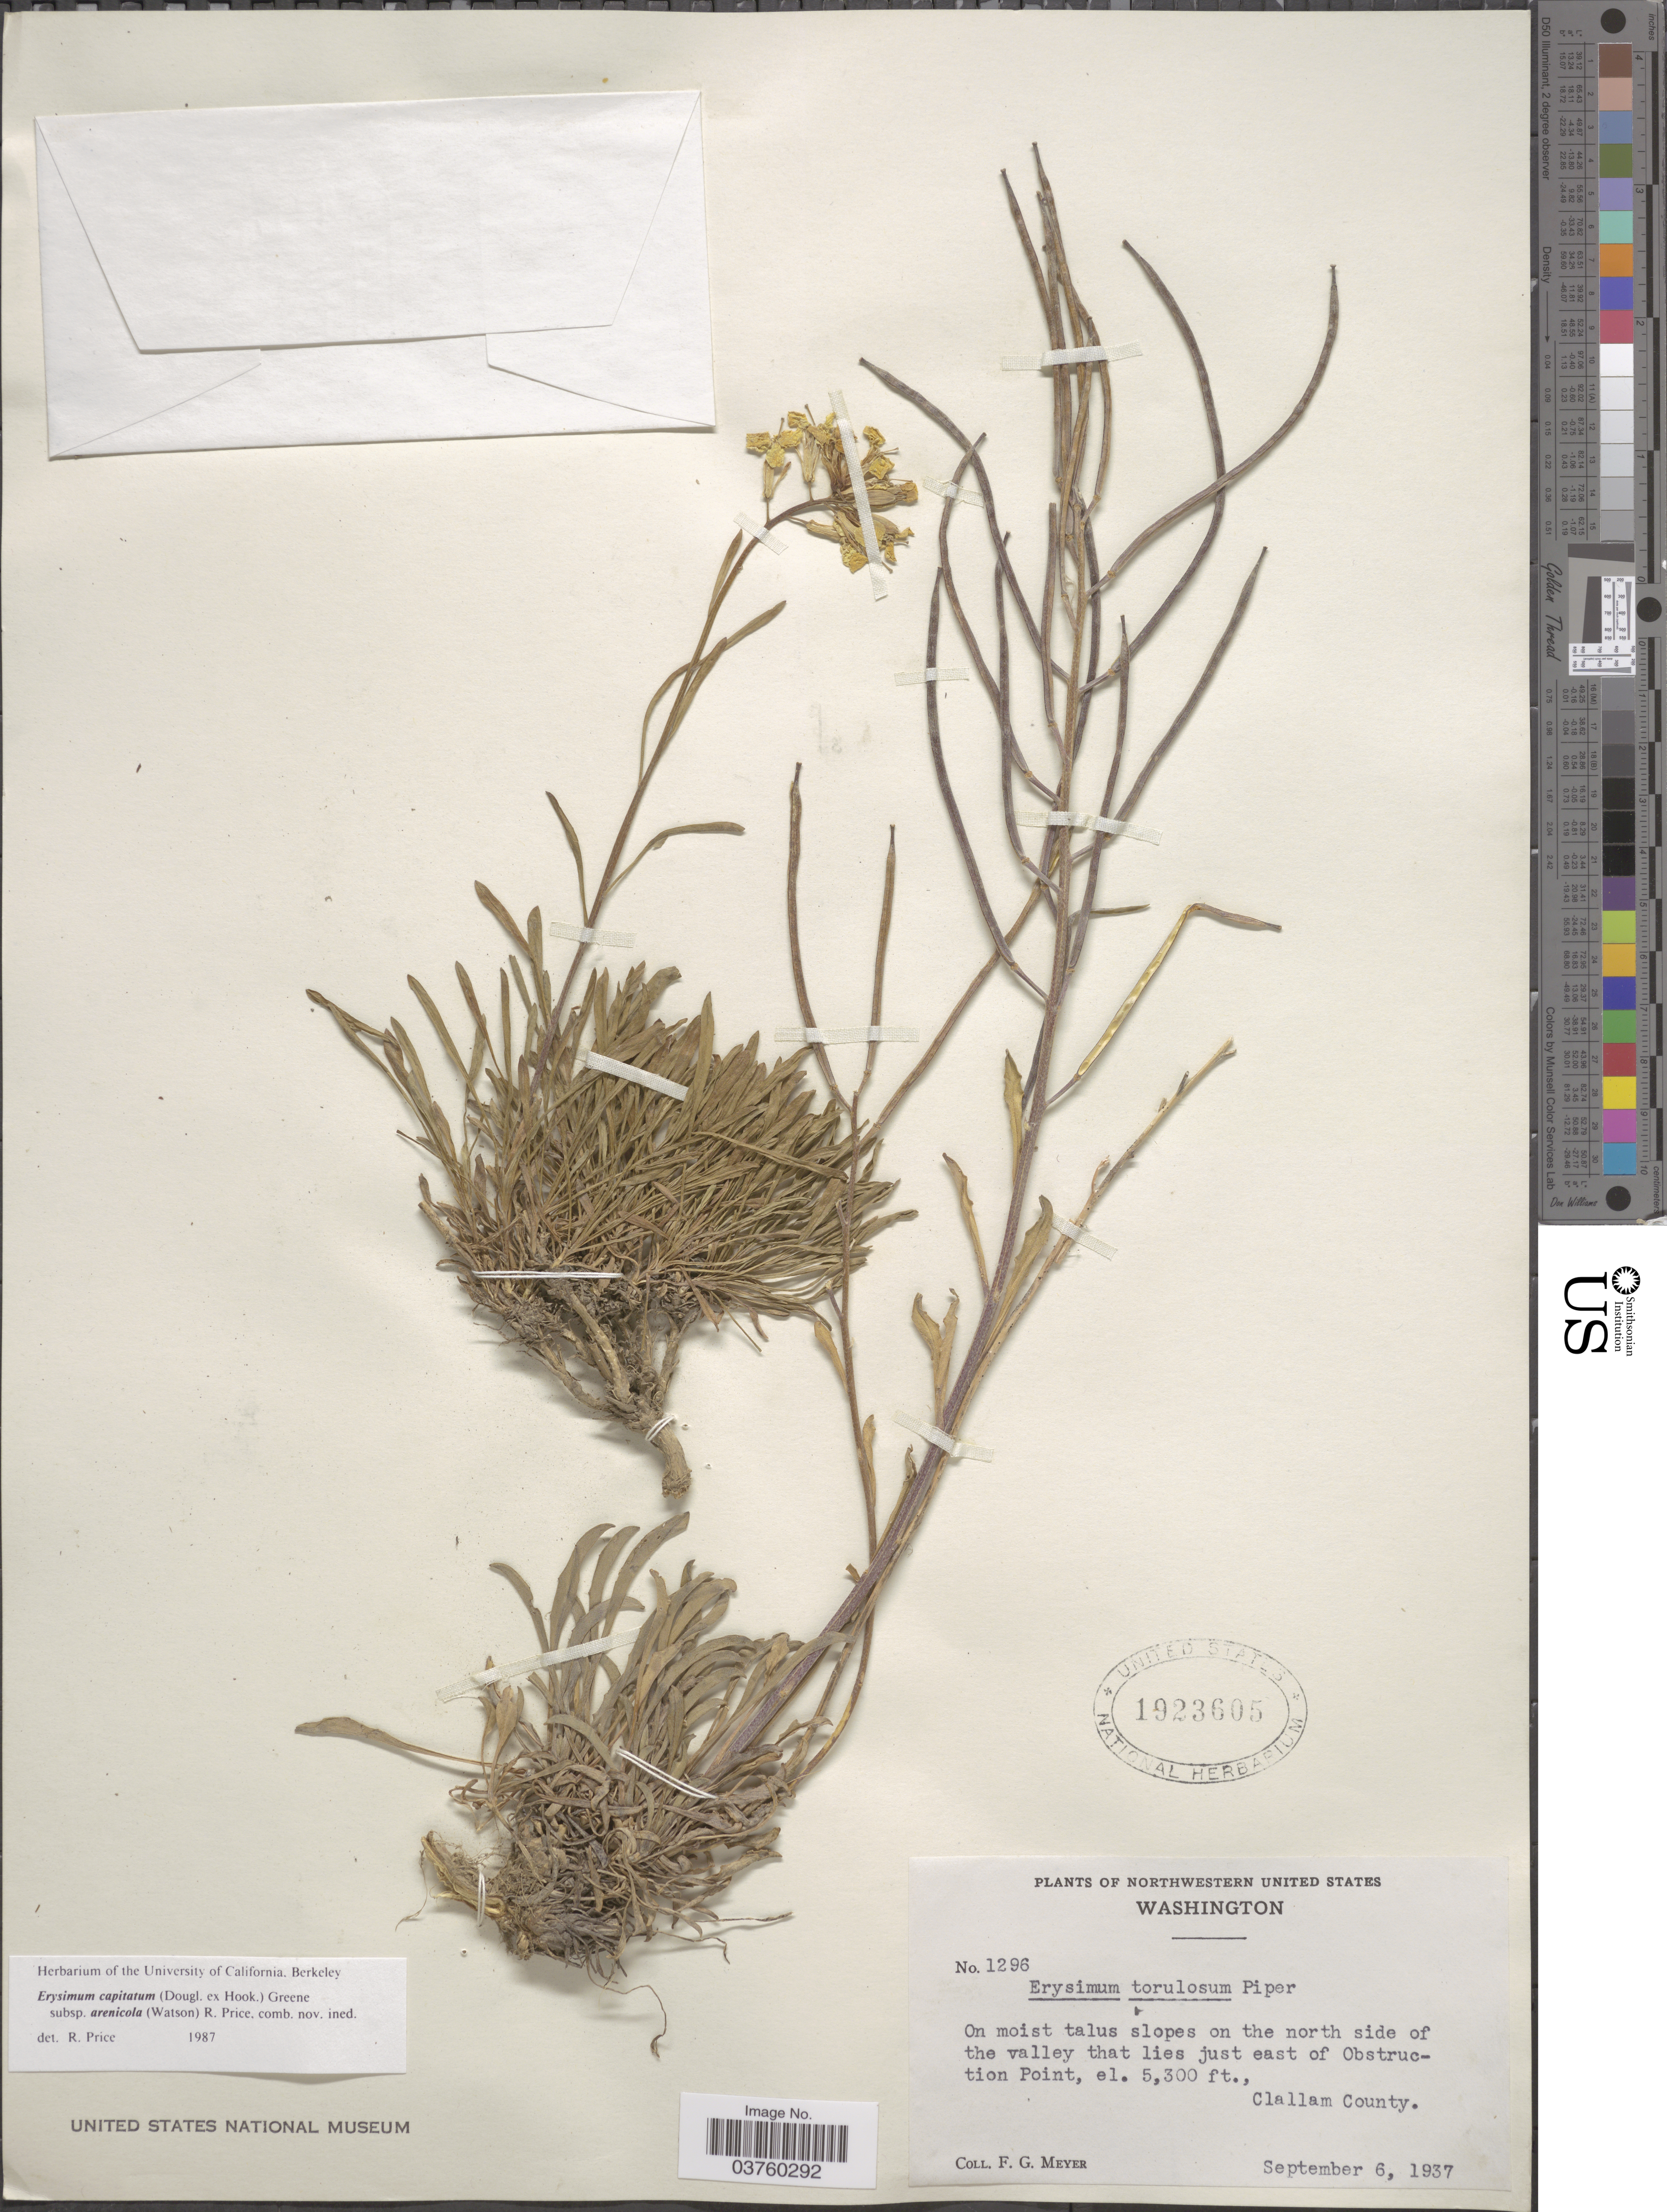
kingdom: Plantae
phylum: Tracheophyta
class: Magnoliopsida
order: Brassicales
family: Brassicaceae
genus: Erysimum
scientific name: Erysimum capitatum subsp. arenicola (S. Watson) R.A. Price, comb. nov. ined.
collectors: F. G. Meyer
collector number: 1296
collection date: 1937-09-06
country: United States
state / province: Washington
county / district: Clallam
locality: On moist talus slopes on the north side of the valley that lies just east of Obstruction Point. Clallam County.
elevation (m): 1615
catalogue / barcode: US 1923605